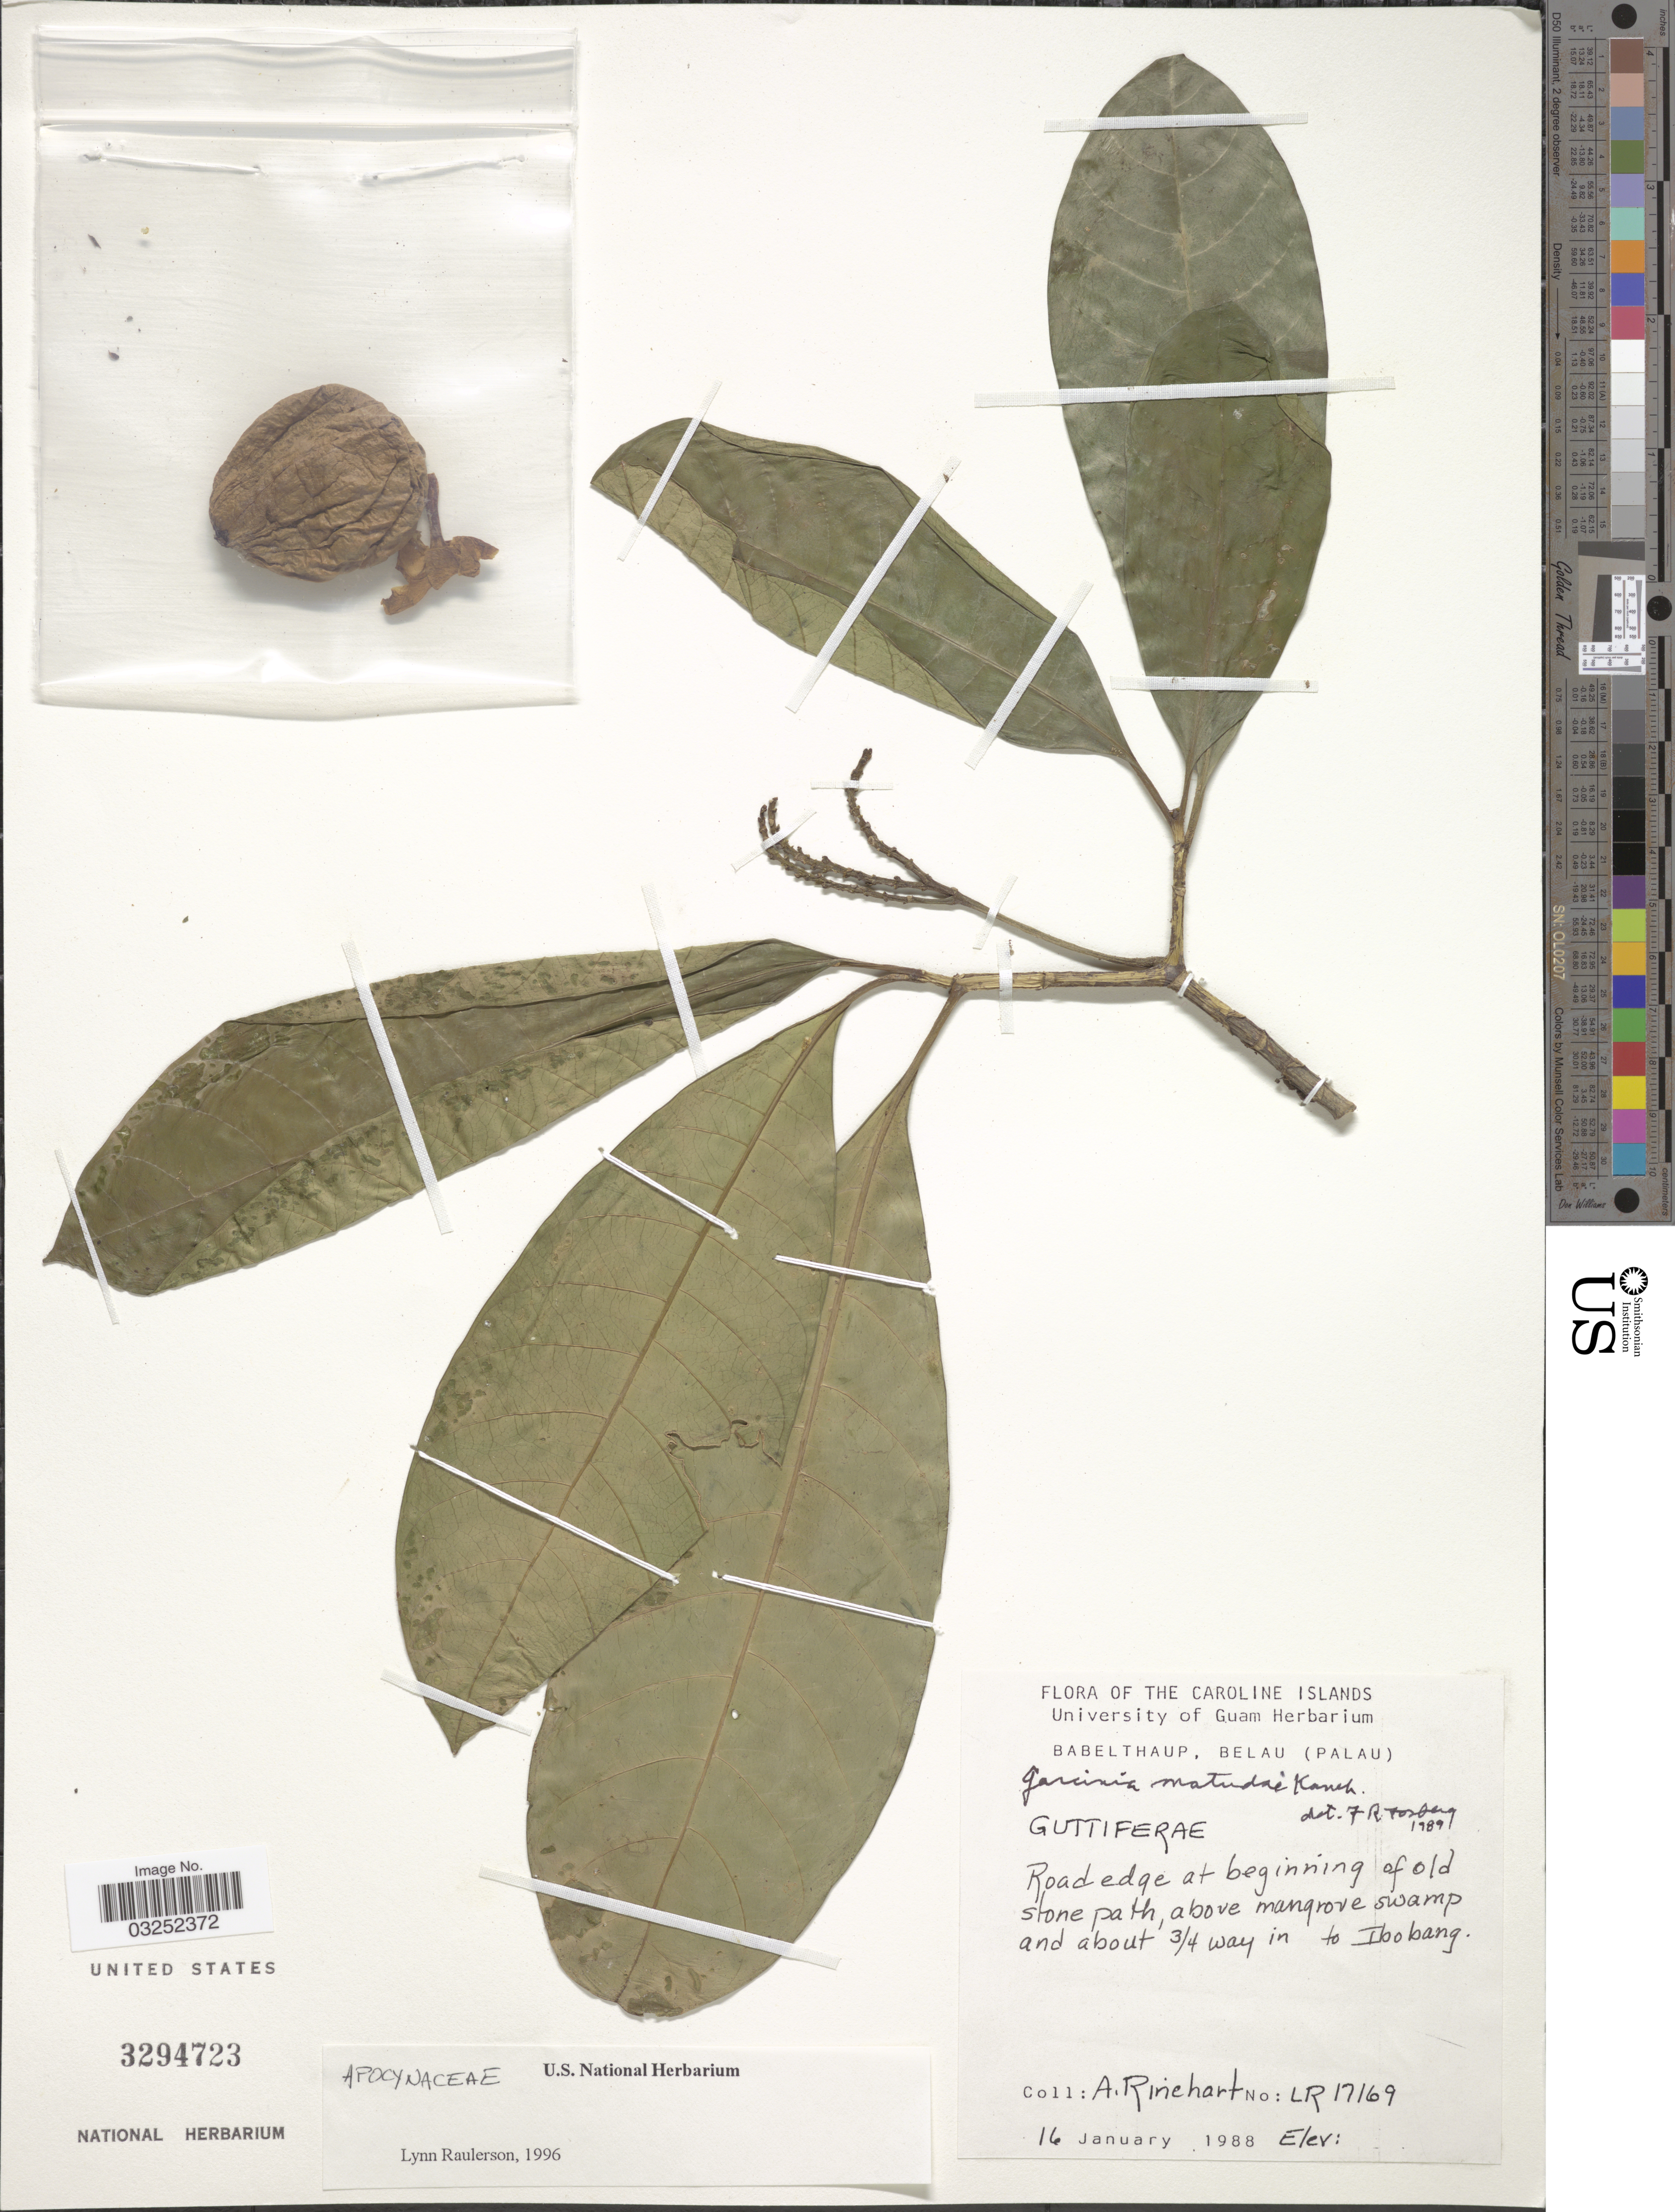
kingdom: Plantae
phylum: Tracheophyta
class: Magnoliopsida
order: Gentianales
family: Apocynaceae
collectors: A. Rinehart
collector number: LR17169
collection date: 1988-01-16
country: Palau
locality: The Caroline Islands, Babelthaup, Belau (Palau), Road edge at beginning of old stone path, above mangrove swamp and about ¾ way in to Ibo bang.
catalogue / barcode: US 3294723